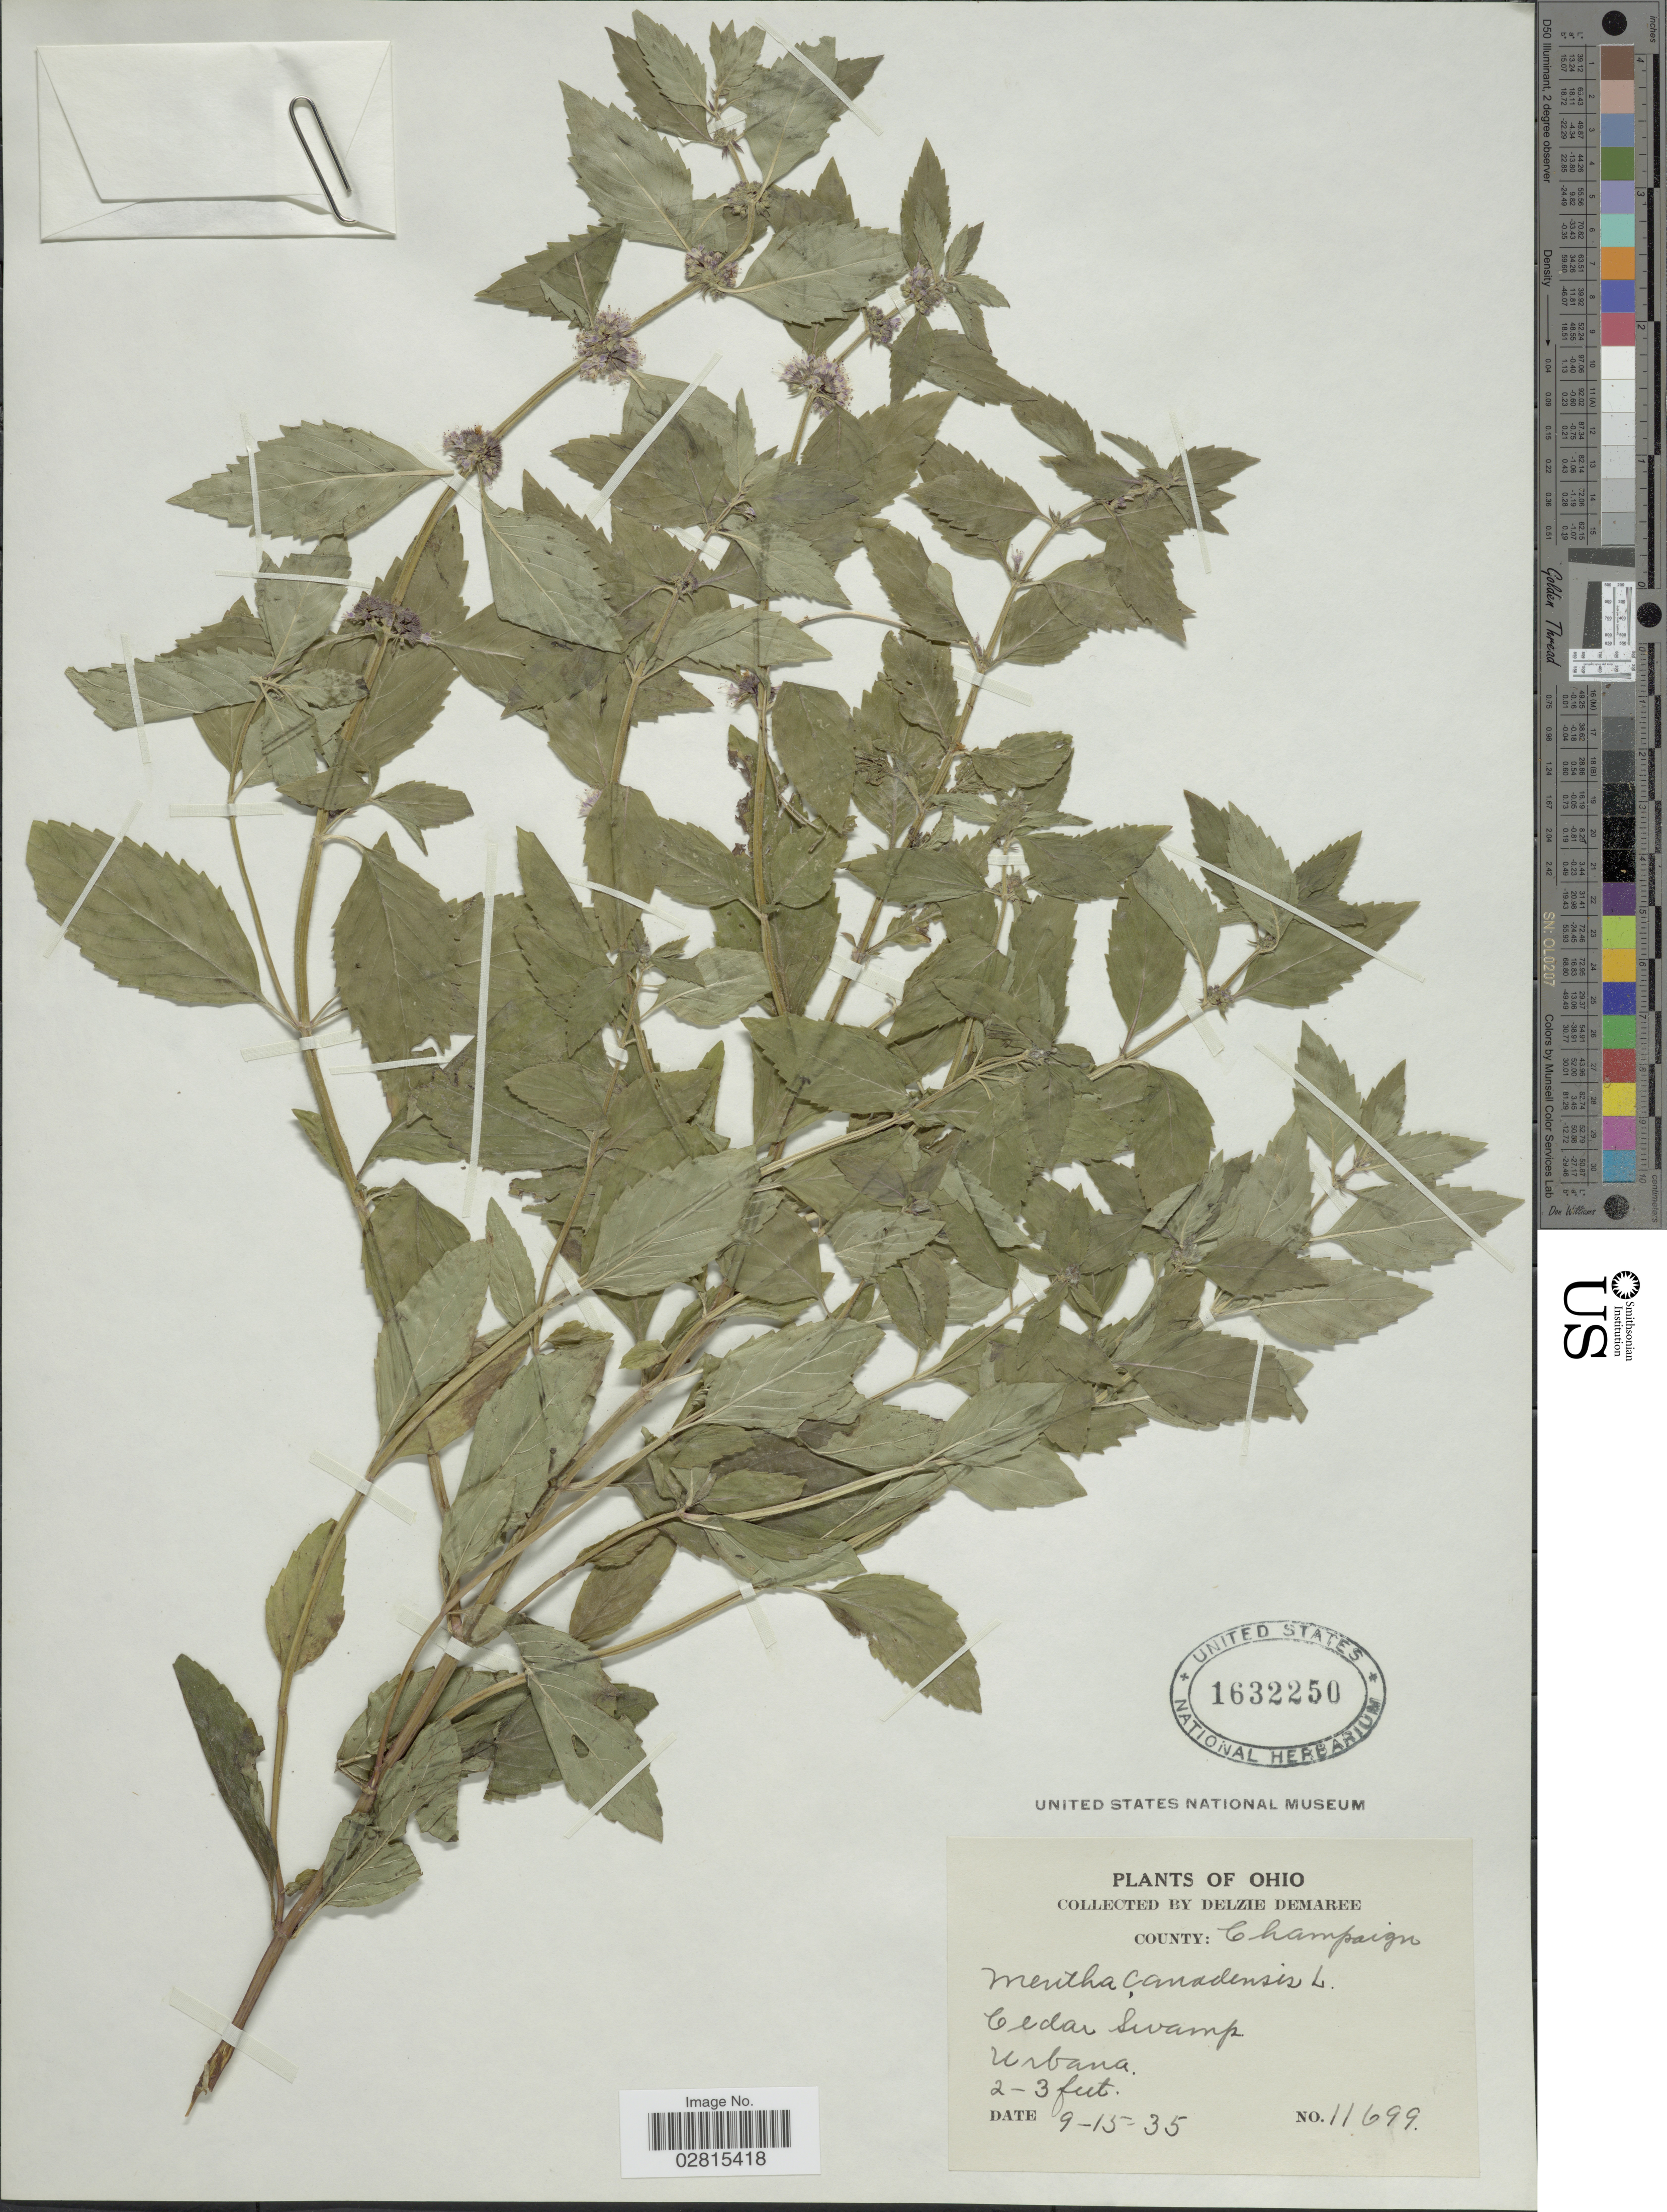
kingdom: Plantae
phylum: Tracheophyta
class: Magnoliopsida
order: Lamiales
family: Lamiaceae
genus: Mentha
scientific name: Mentha canadensis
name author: L.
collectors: D. Demaree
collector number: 11699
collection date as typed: Transcribed d/m/y: 15/9/35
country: United States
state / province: Ohio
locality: County: Champaign. Cedar swamp, Urbana.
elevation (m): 1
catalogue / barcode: US 1632250